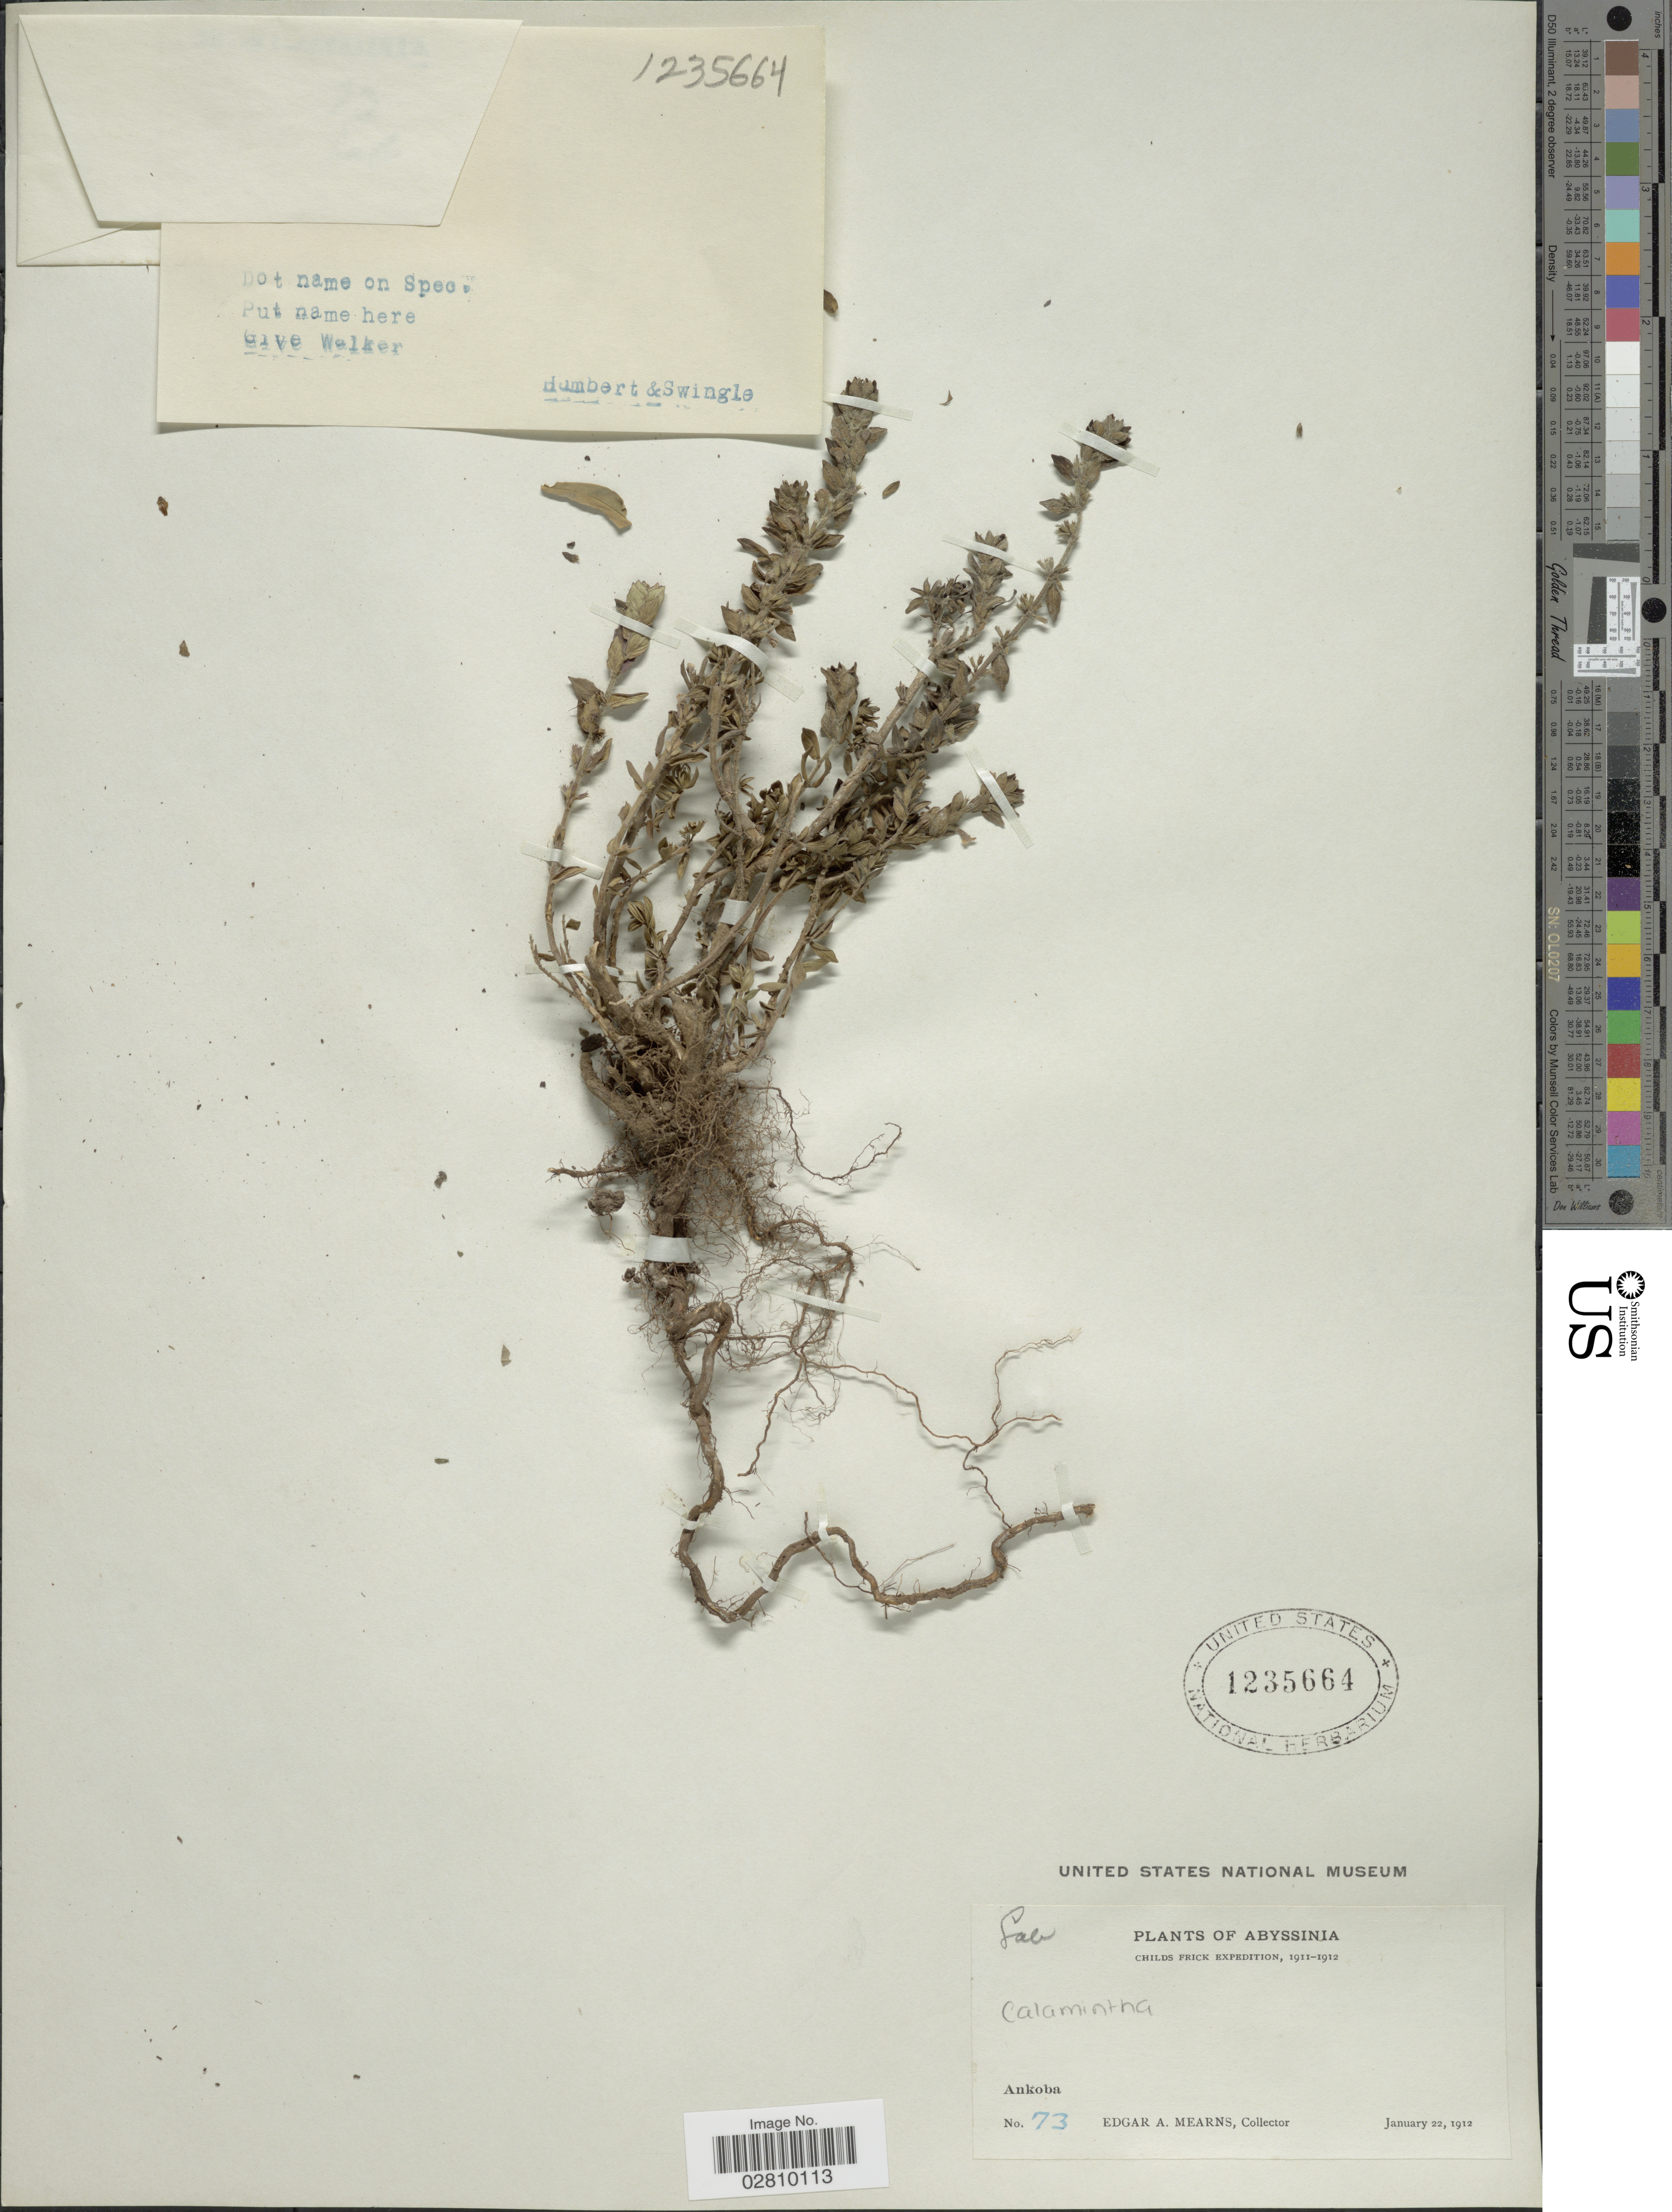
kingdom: Plantae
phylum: Tracheophyta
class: Magnoliopsida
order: Lamiales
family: Lamiaceae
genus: Calamintha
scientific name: Calamintha sp.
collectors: E. A. Mearns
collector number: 73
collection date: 1912-01-22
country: Eritrea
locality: Abyssinia. Ankoba.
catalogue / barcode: US 1235664